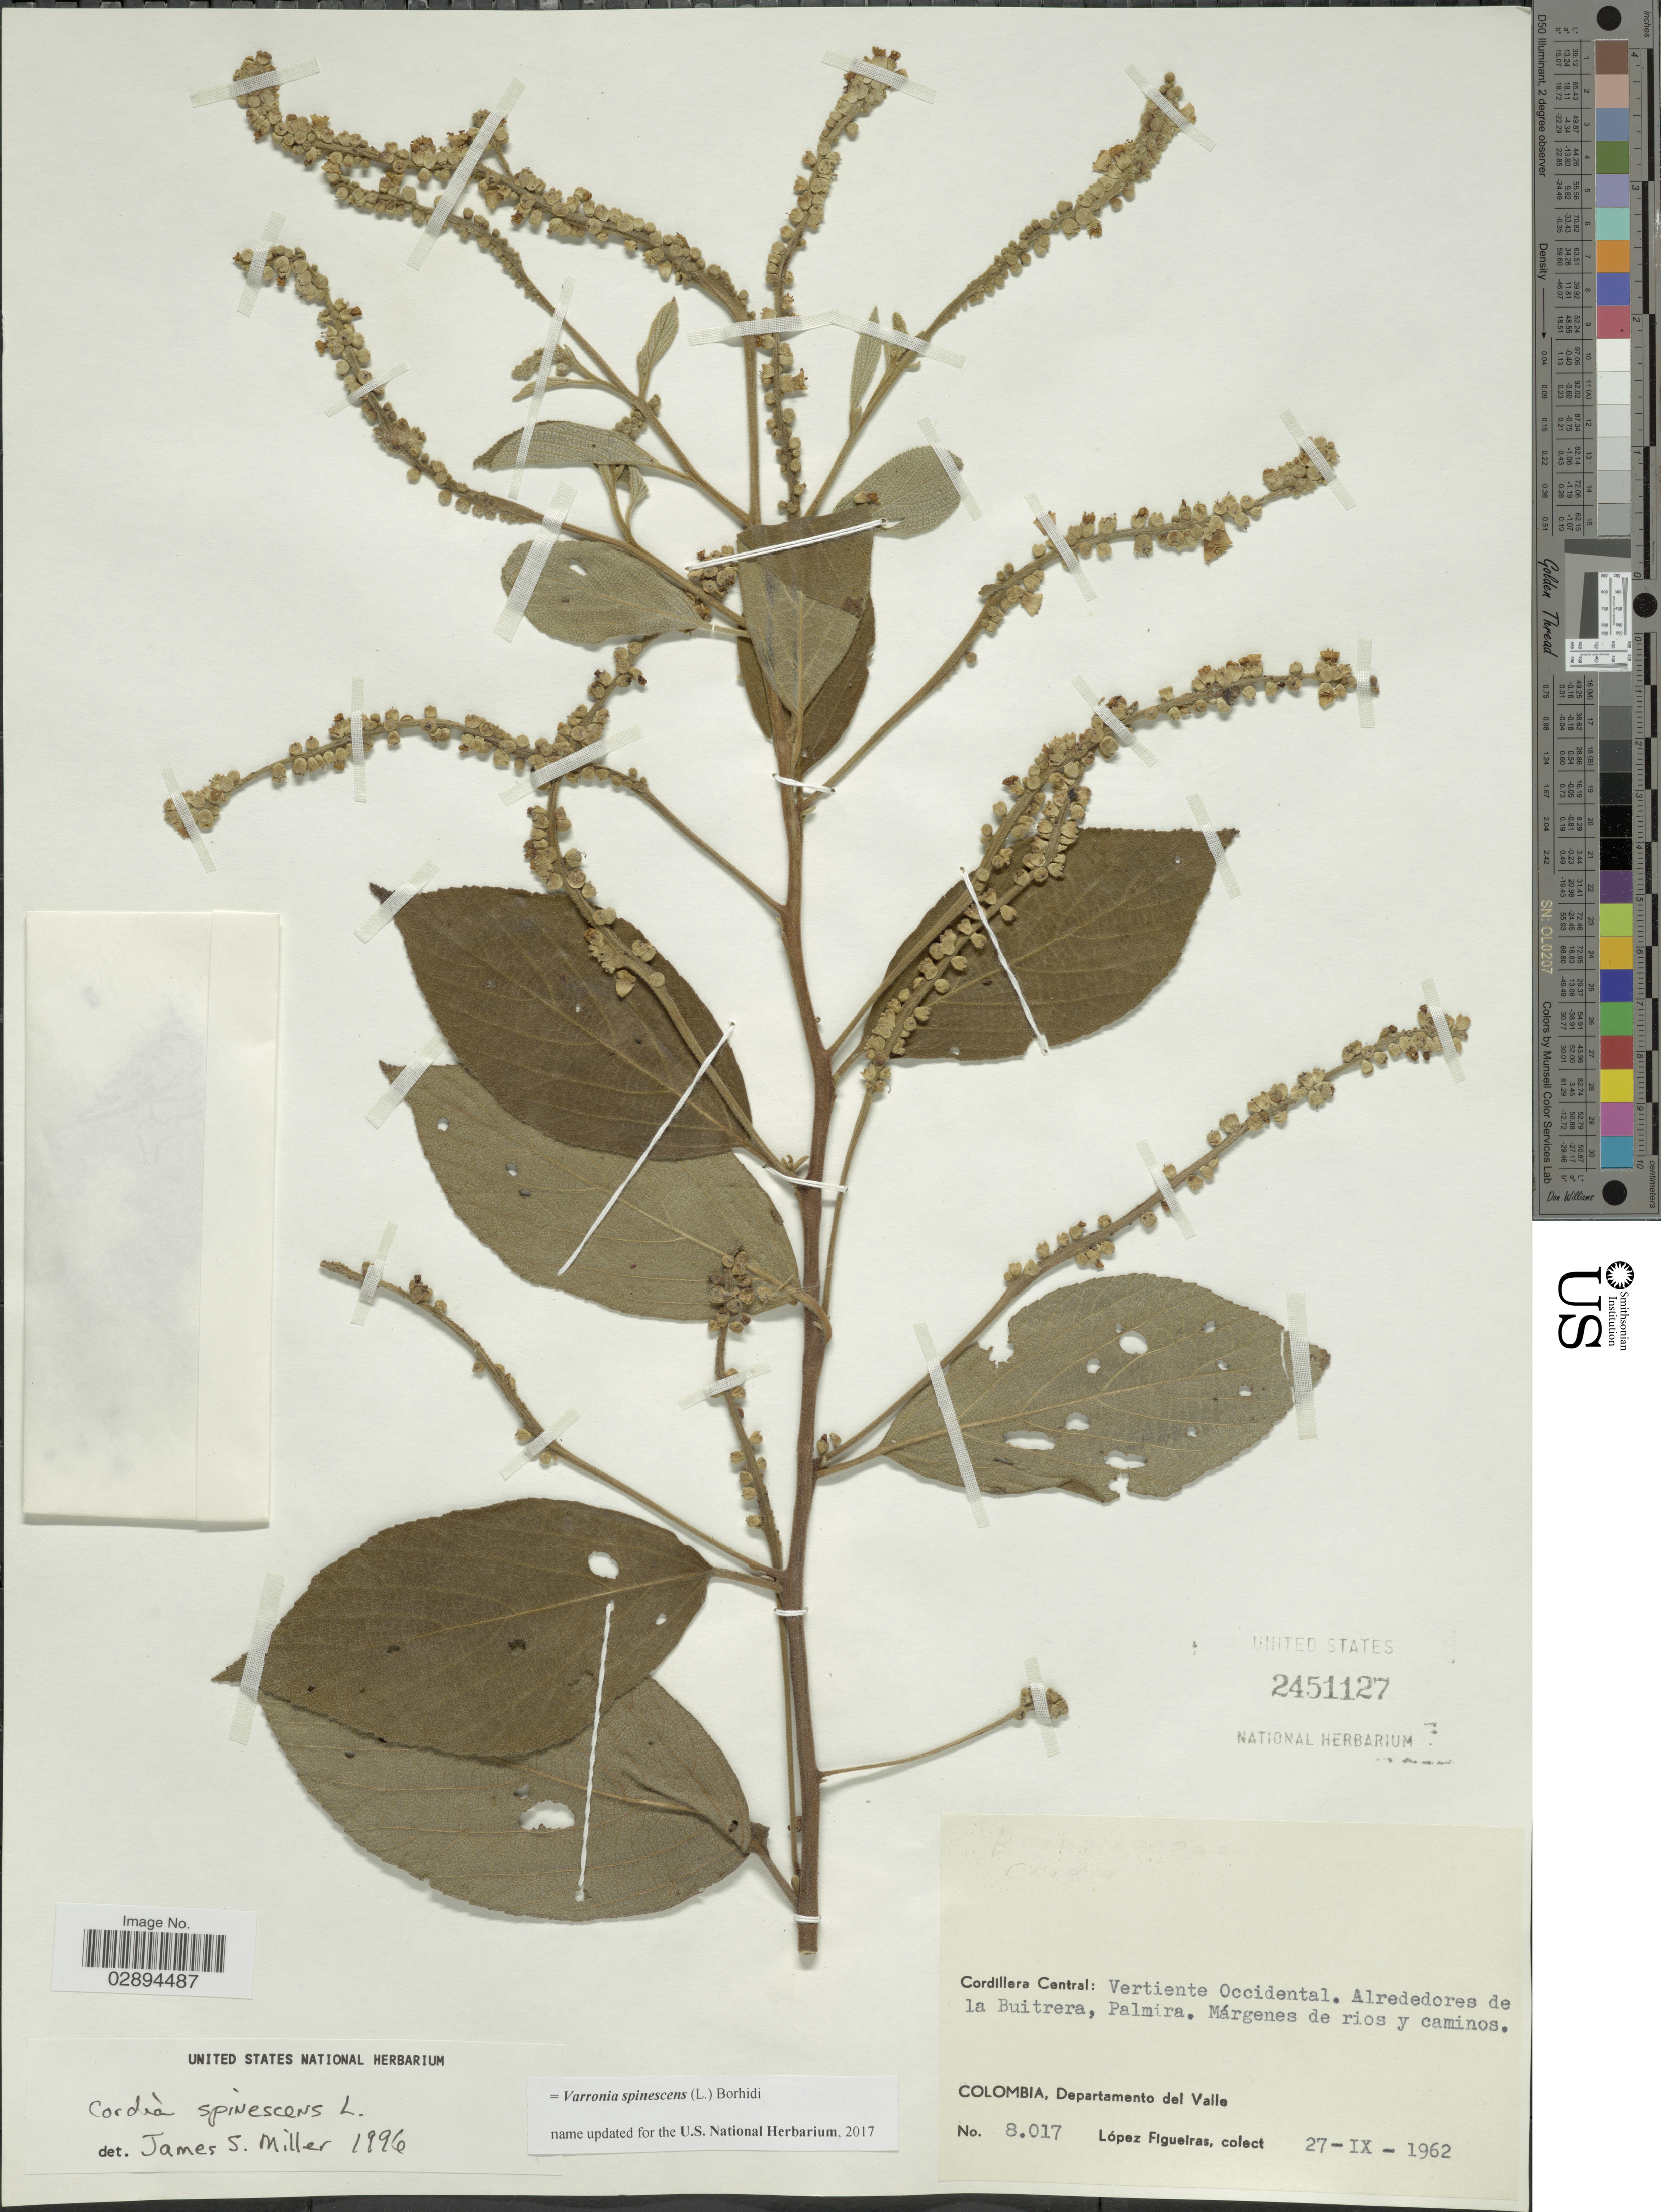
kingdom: Plantae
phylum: Tracheophyta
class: Magnoliopsida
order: Boraginales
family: Cordiaceae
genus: Varronia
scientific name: Varronia spinescens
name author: (L.) Borhidi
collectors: M. López Figueiras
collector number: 8017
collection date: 1962-09-27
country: Colombia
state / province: Valle del Cauca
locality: Cordillera Central: Vertiente Occidental. Alrededores de la Buitrera, Palmira. Márgenes de rios y caminos. Departamento del Valle.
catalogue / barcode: US 2451127